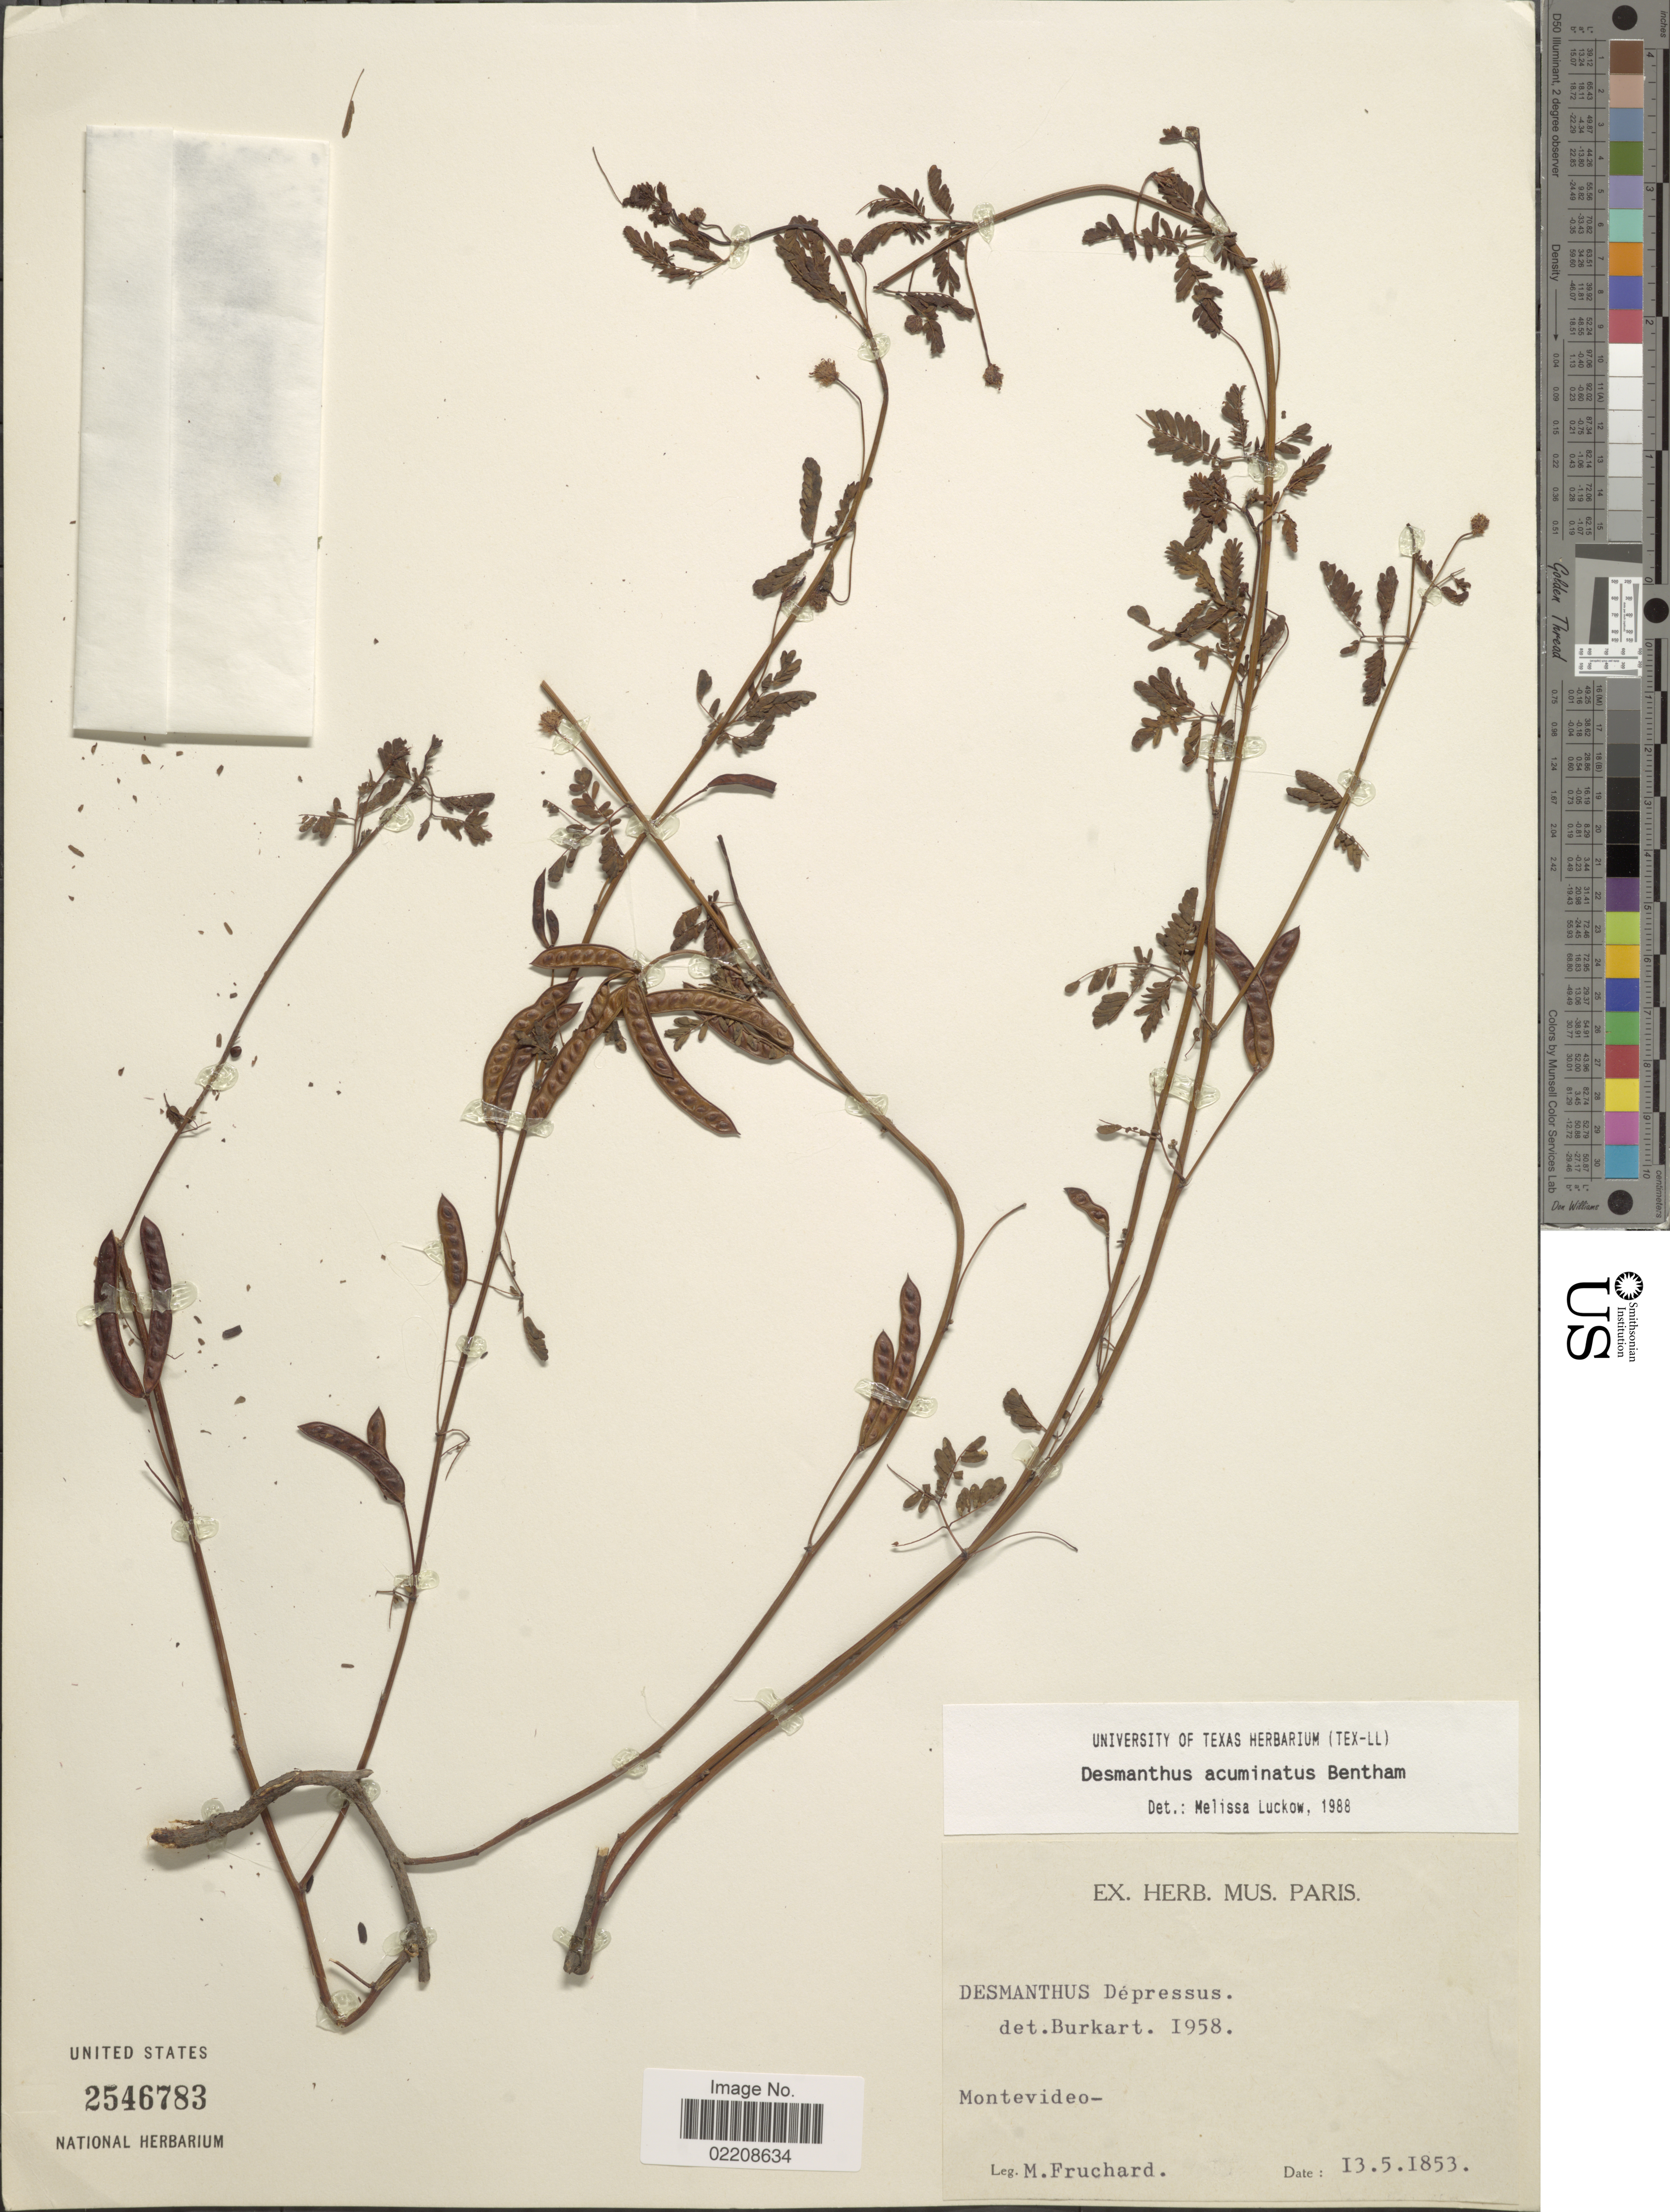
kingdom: Plantae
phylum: Tracheophyta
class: Magnoliopsida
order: Fabales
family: Fabaceae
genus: Desmanthus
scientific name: Desmanthus acuminatus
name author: Benth.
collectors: M. Fruchard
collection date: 1853-05-13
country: Uruguay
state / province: Montevideo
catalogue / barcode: US 2546783